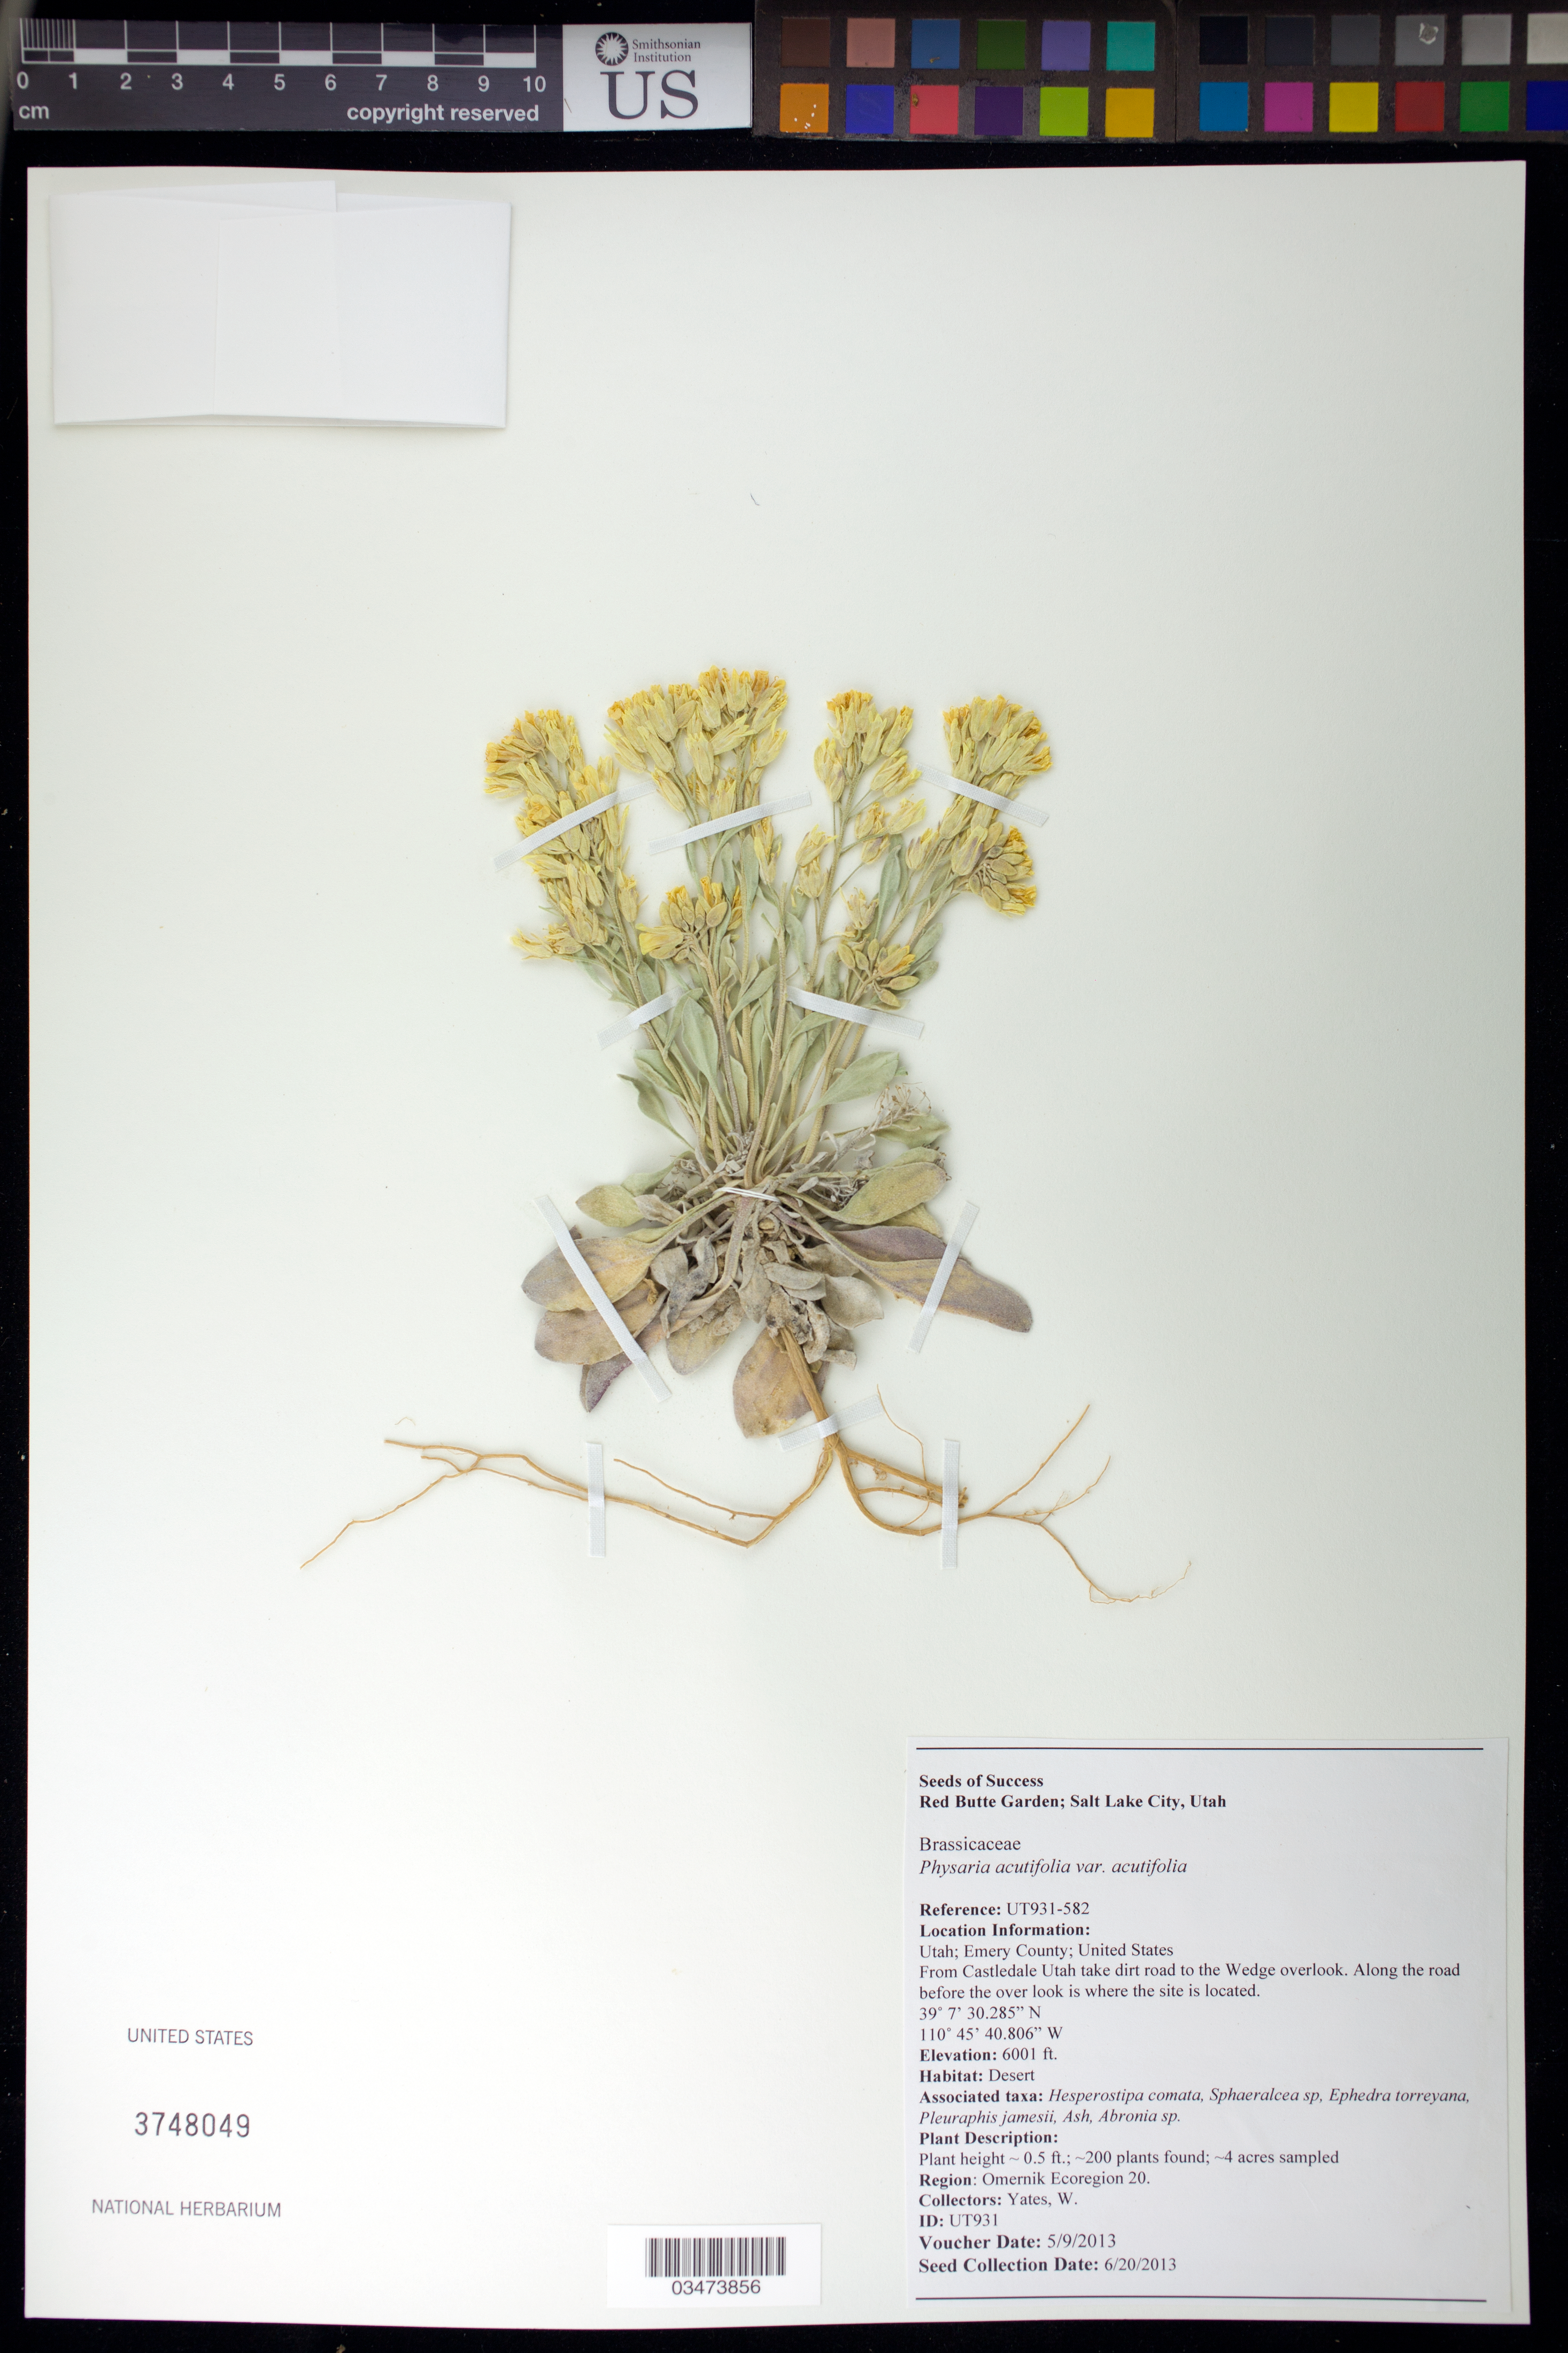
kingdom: Plantae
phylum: Tracheophyta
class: Magnoliopsida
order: Brassicales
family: Brassicaceae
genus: Physaria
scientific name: Physaria acutifolia var. acutifolia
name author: Rydb.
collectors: W. Yates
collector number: UT931-582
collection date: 2013-05-09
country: United States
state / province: Utah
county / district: Emery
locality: Along the road before Wedge overlook.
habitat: Desert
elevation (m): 1829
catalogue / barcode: US 3748049